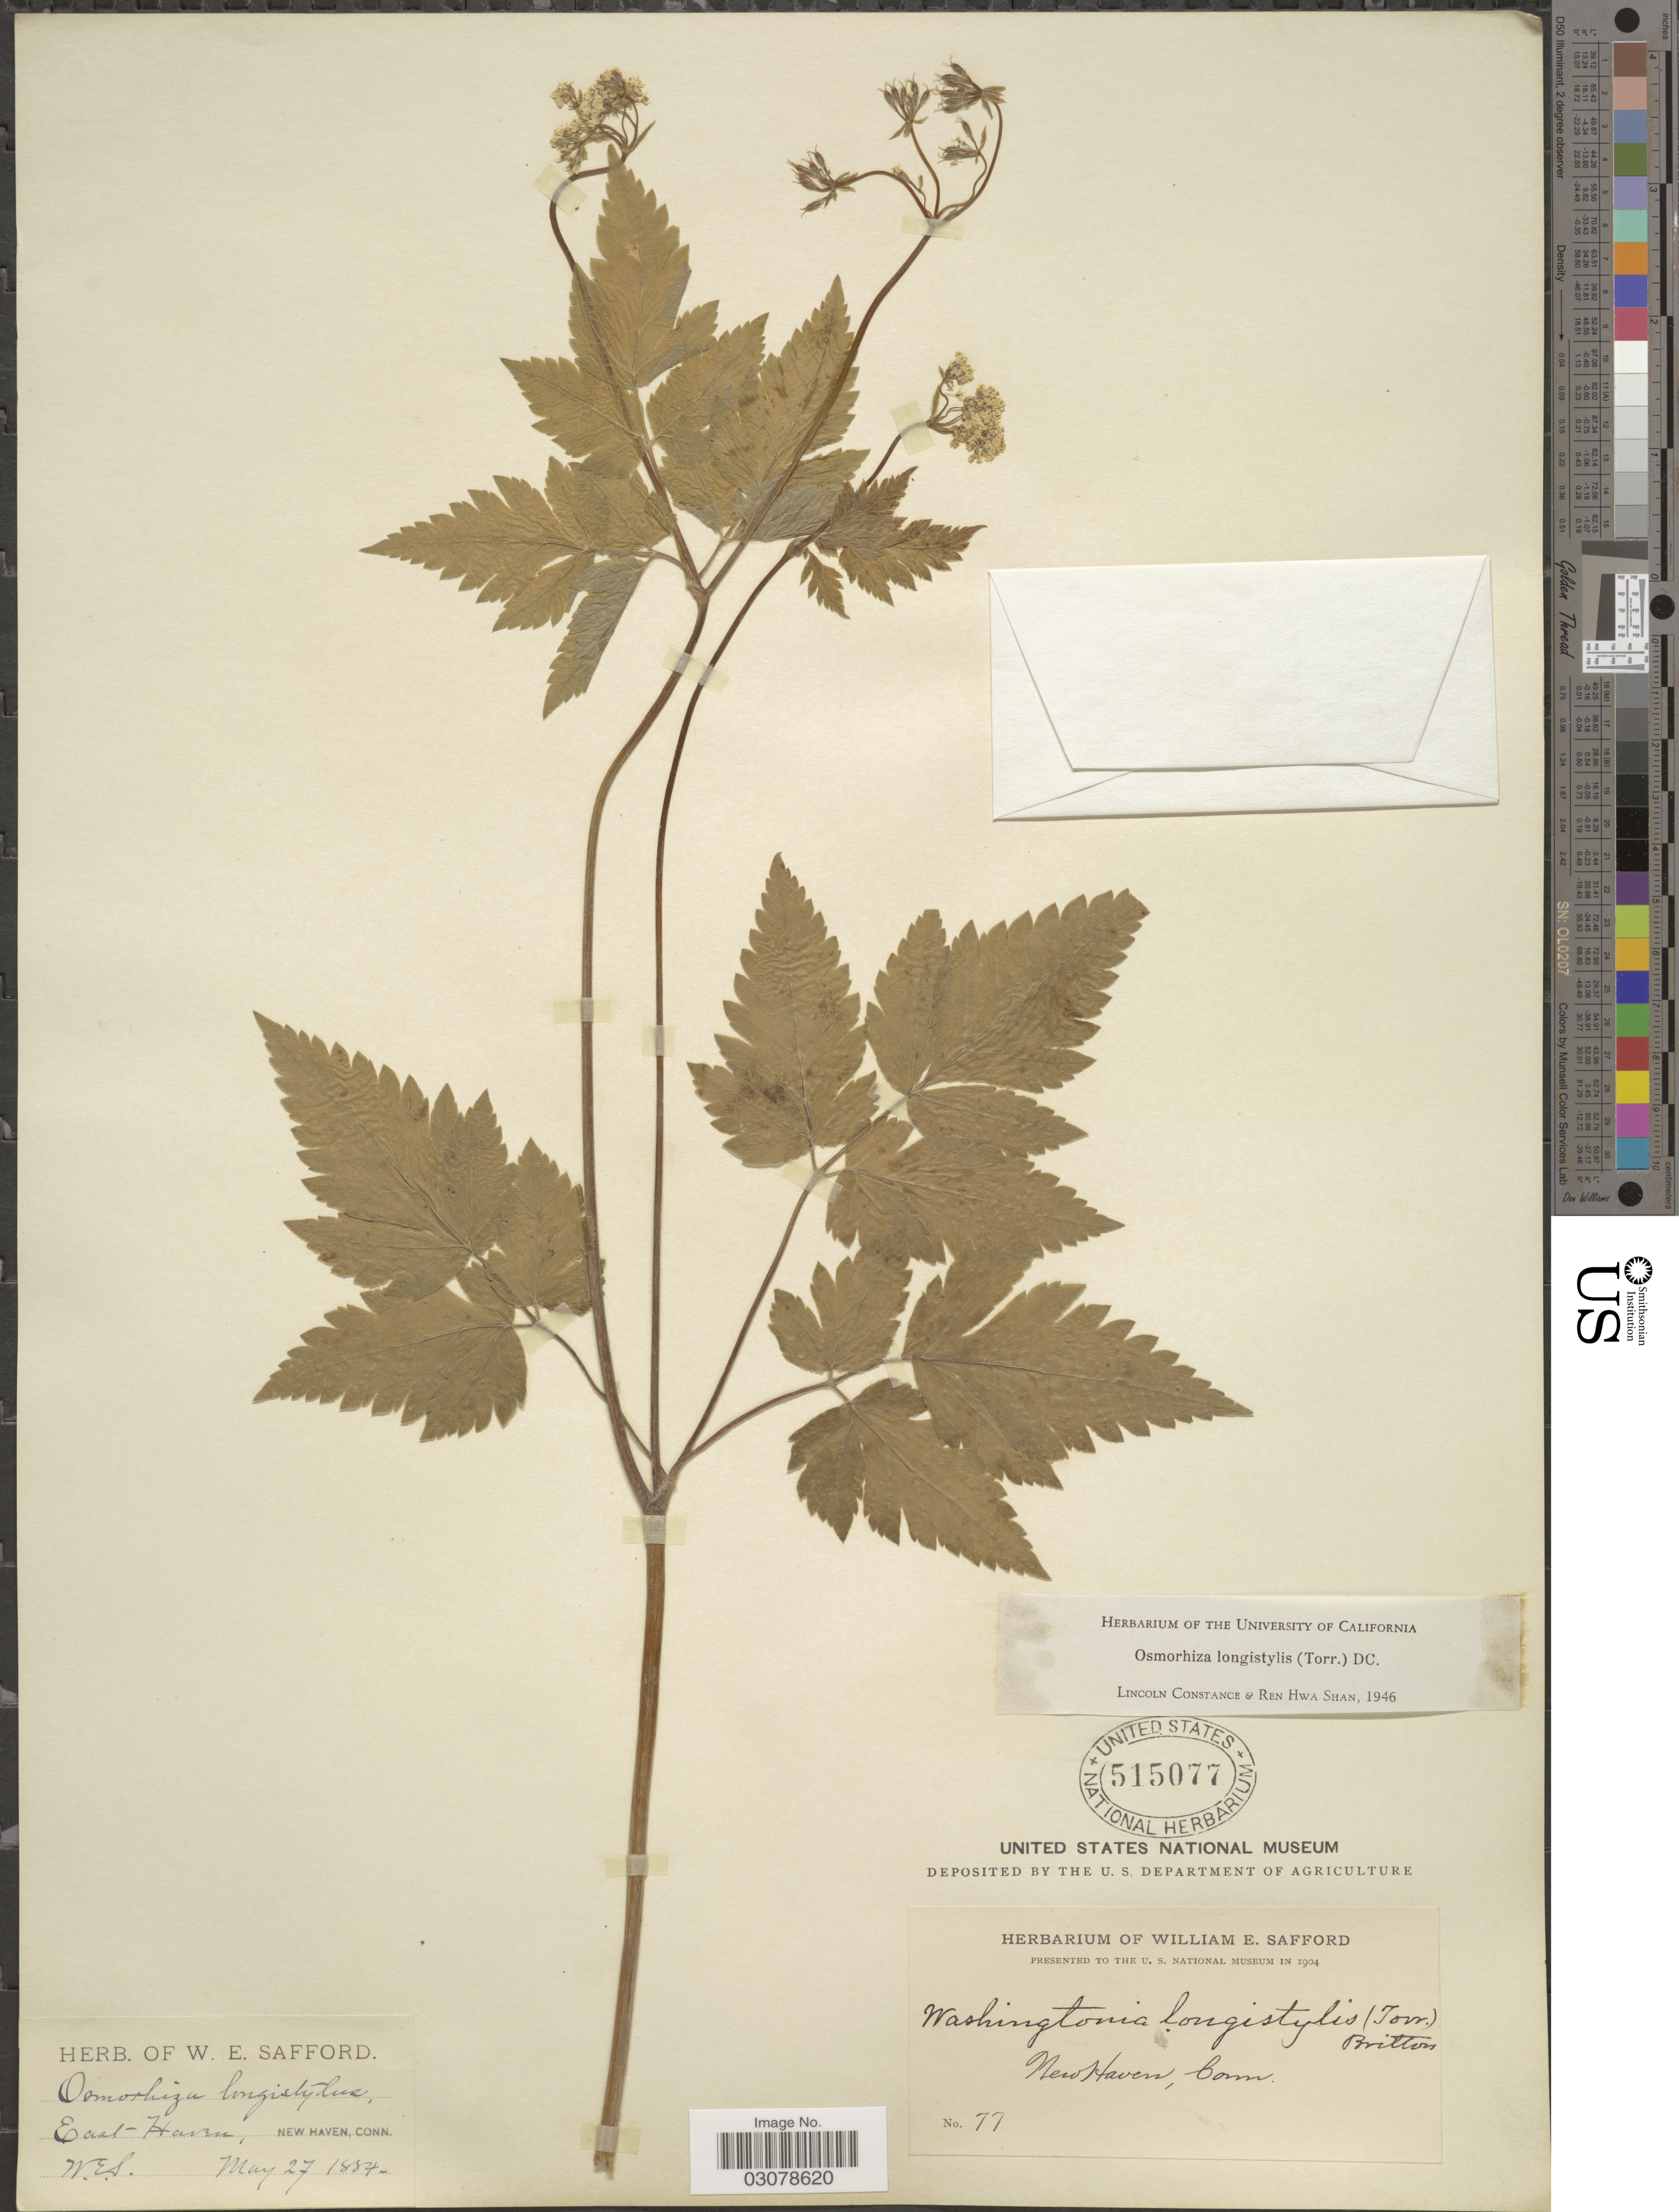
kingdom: Plantae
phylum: Tracheophyta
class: Magnoliopsida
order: Apiales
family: Apiaceae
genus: Osmorhiza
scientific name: Osmorhiza longistylis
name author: (Torr.) DC.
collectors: W. E. Safford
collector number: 77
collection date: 1884-05-27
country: United States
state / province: Connecticut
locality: East Haven, New Haven.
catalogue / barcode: US 515077